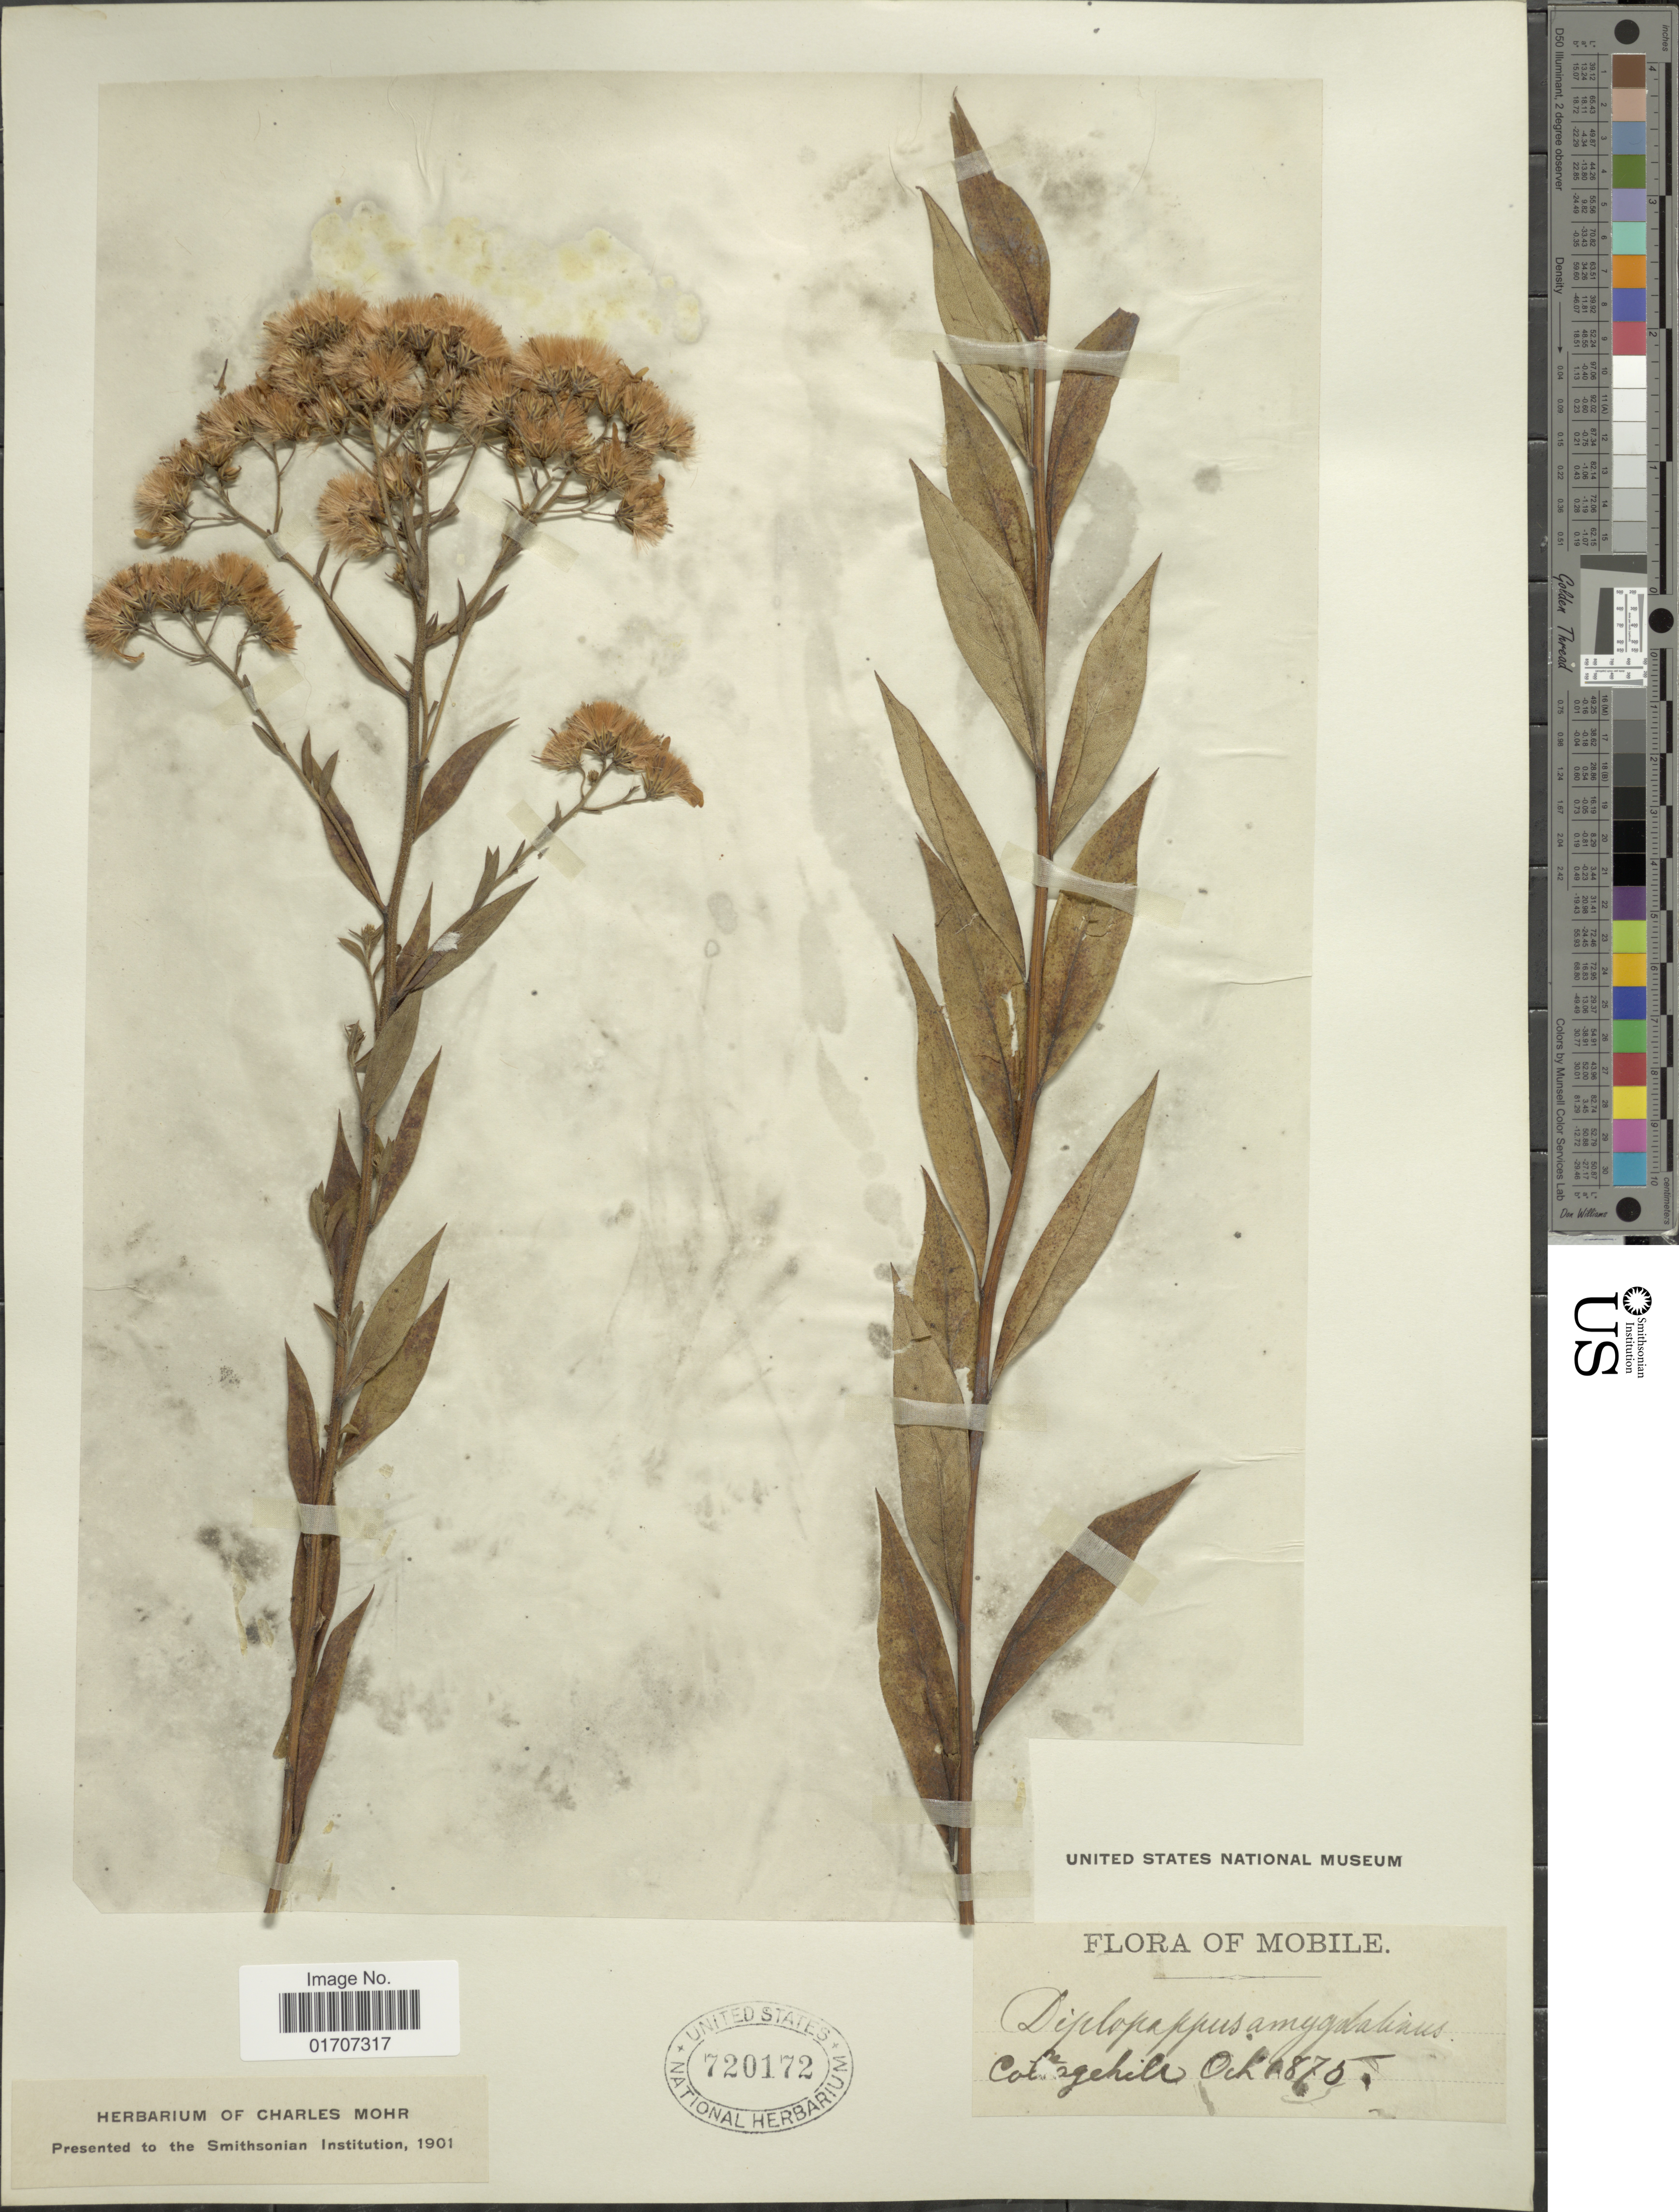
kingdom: Plantae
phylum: Tracheophyta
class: Magnoliopsida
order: Asterales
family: Asteraceae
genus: Doellingeria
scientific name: Doellingeria infirma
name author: (Michx.) Greene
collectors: ex herb. Charles Mohr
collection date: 1875-10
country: United States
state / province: Alabama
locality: Mobile. Cottagehill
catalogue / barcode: US 720172